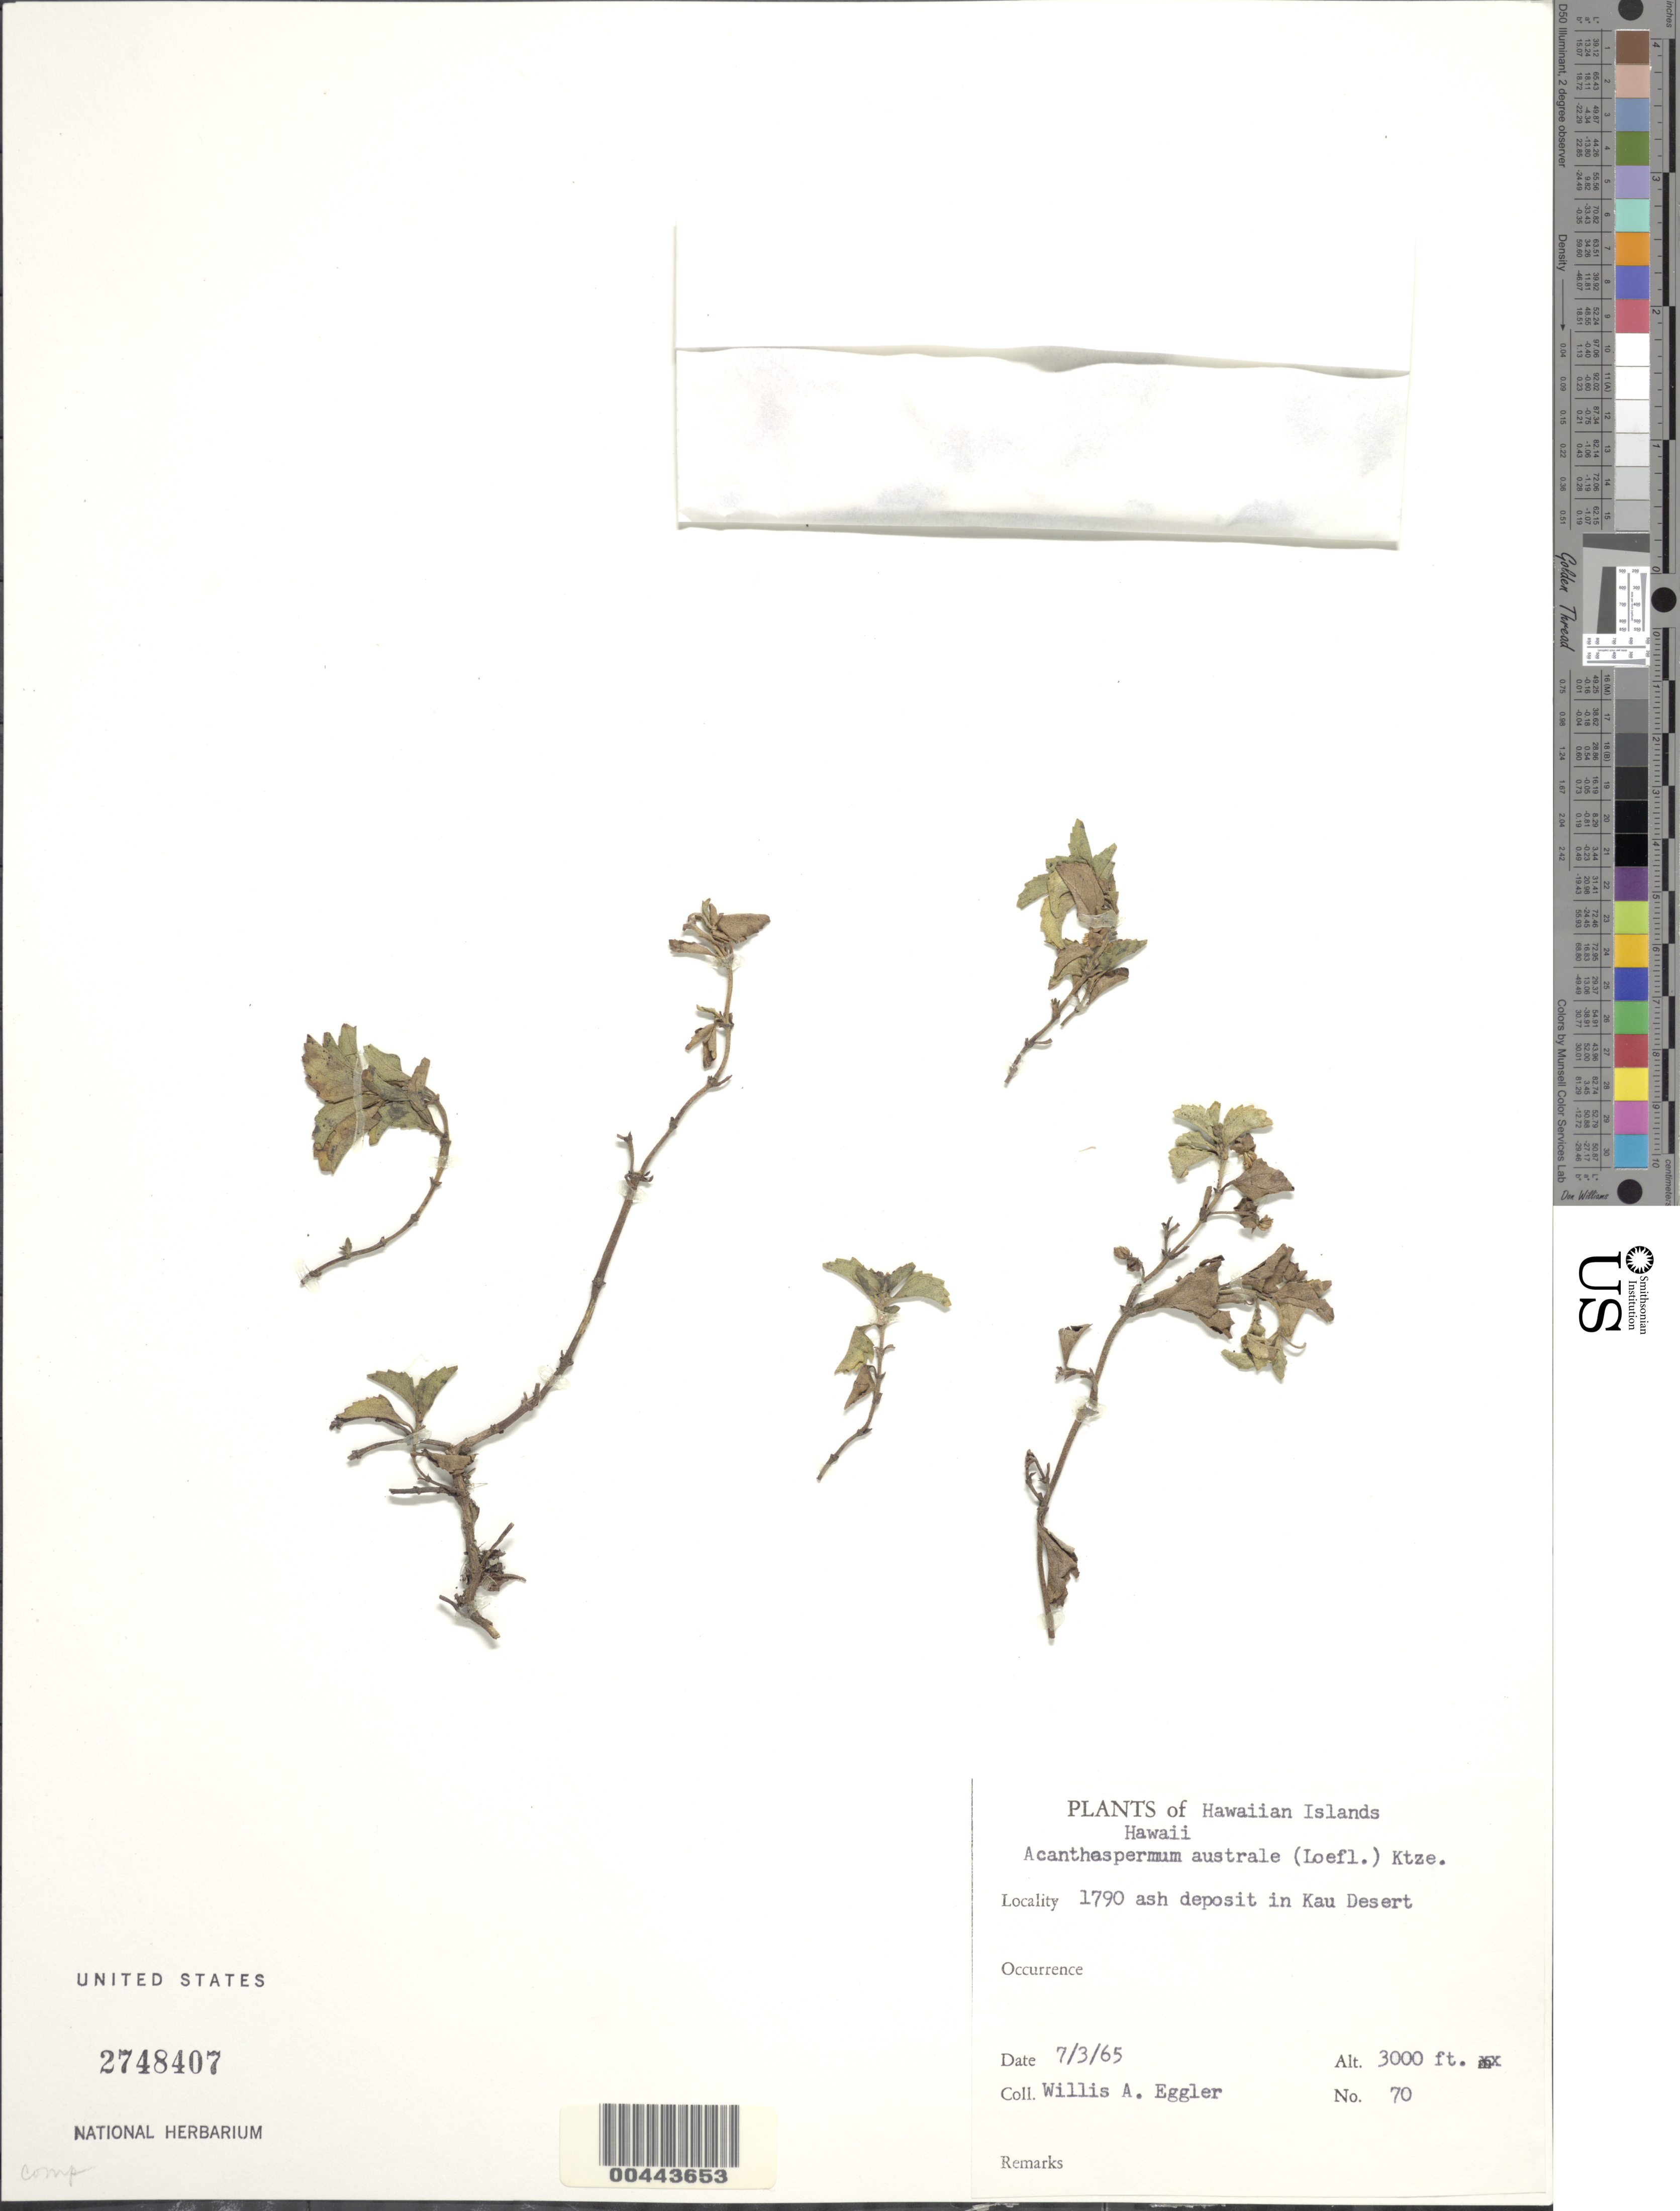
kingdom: Plantae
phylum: Tracheophyta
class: Magnoliopsida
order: Asterales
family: Asteraceae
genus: Acanthospermum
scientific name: Acanthospermum australe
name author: (Loefl.) Kuntze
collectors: W. A. Eggler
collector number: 70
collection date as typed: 3 Jul 1965 or 7 Mar 1965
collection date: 1965-03-07 or 1965-07-03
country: United States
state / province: Hawaii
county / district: Hawaii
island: Hawaii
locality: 1790 ash deposit in Kau Desert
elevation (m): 914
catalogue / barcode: US 2748407